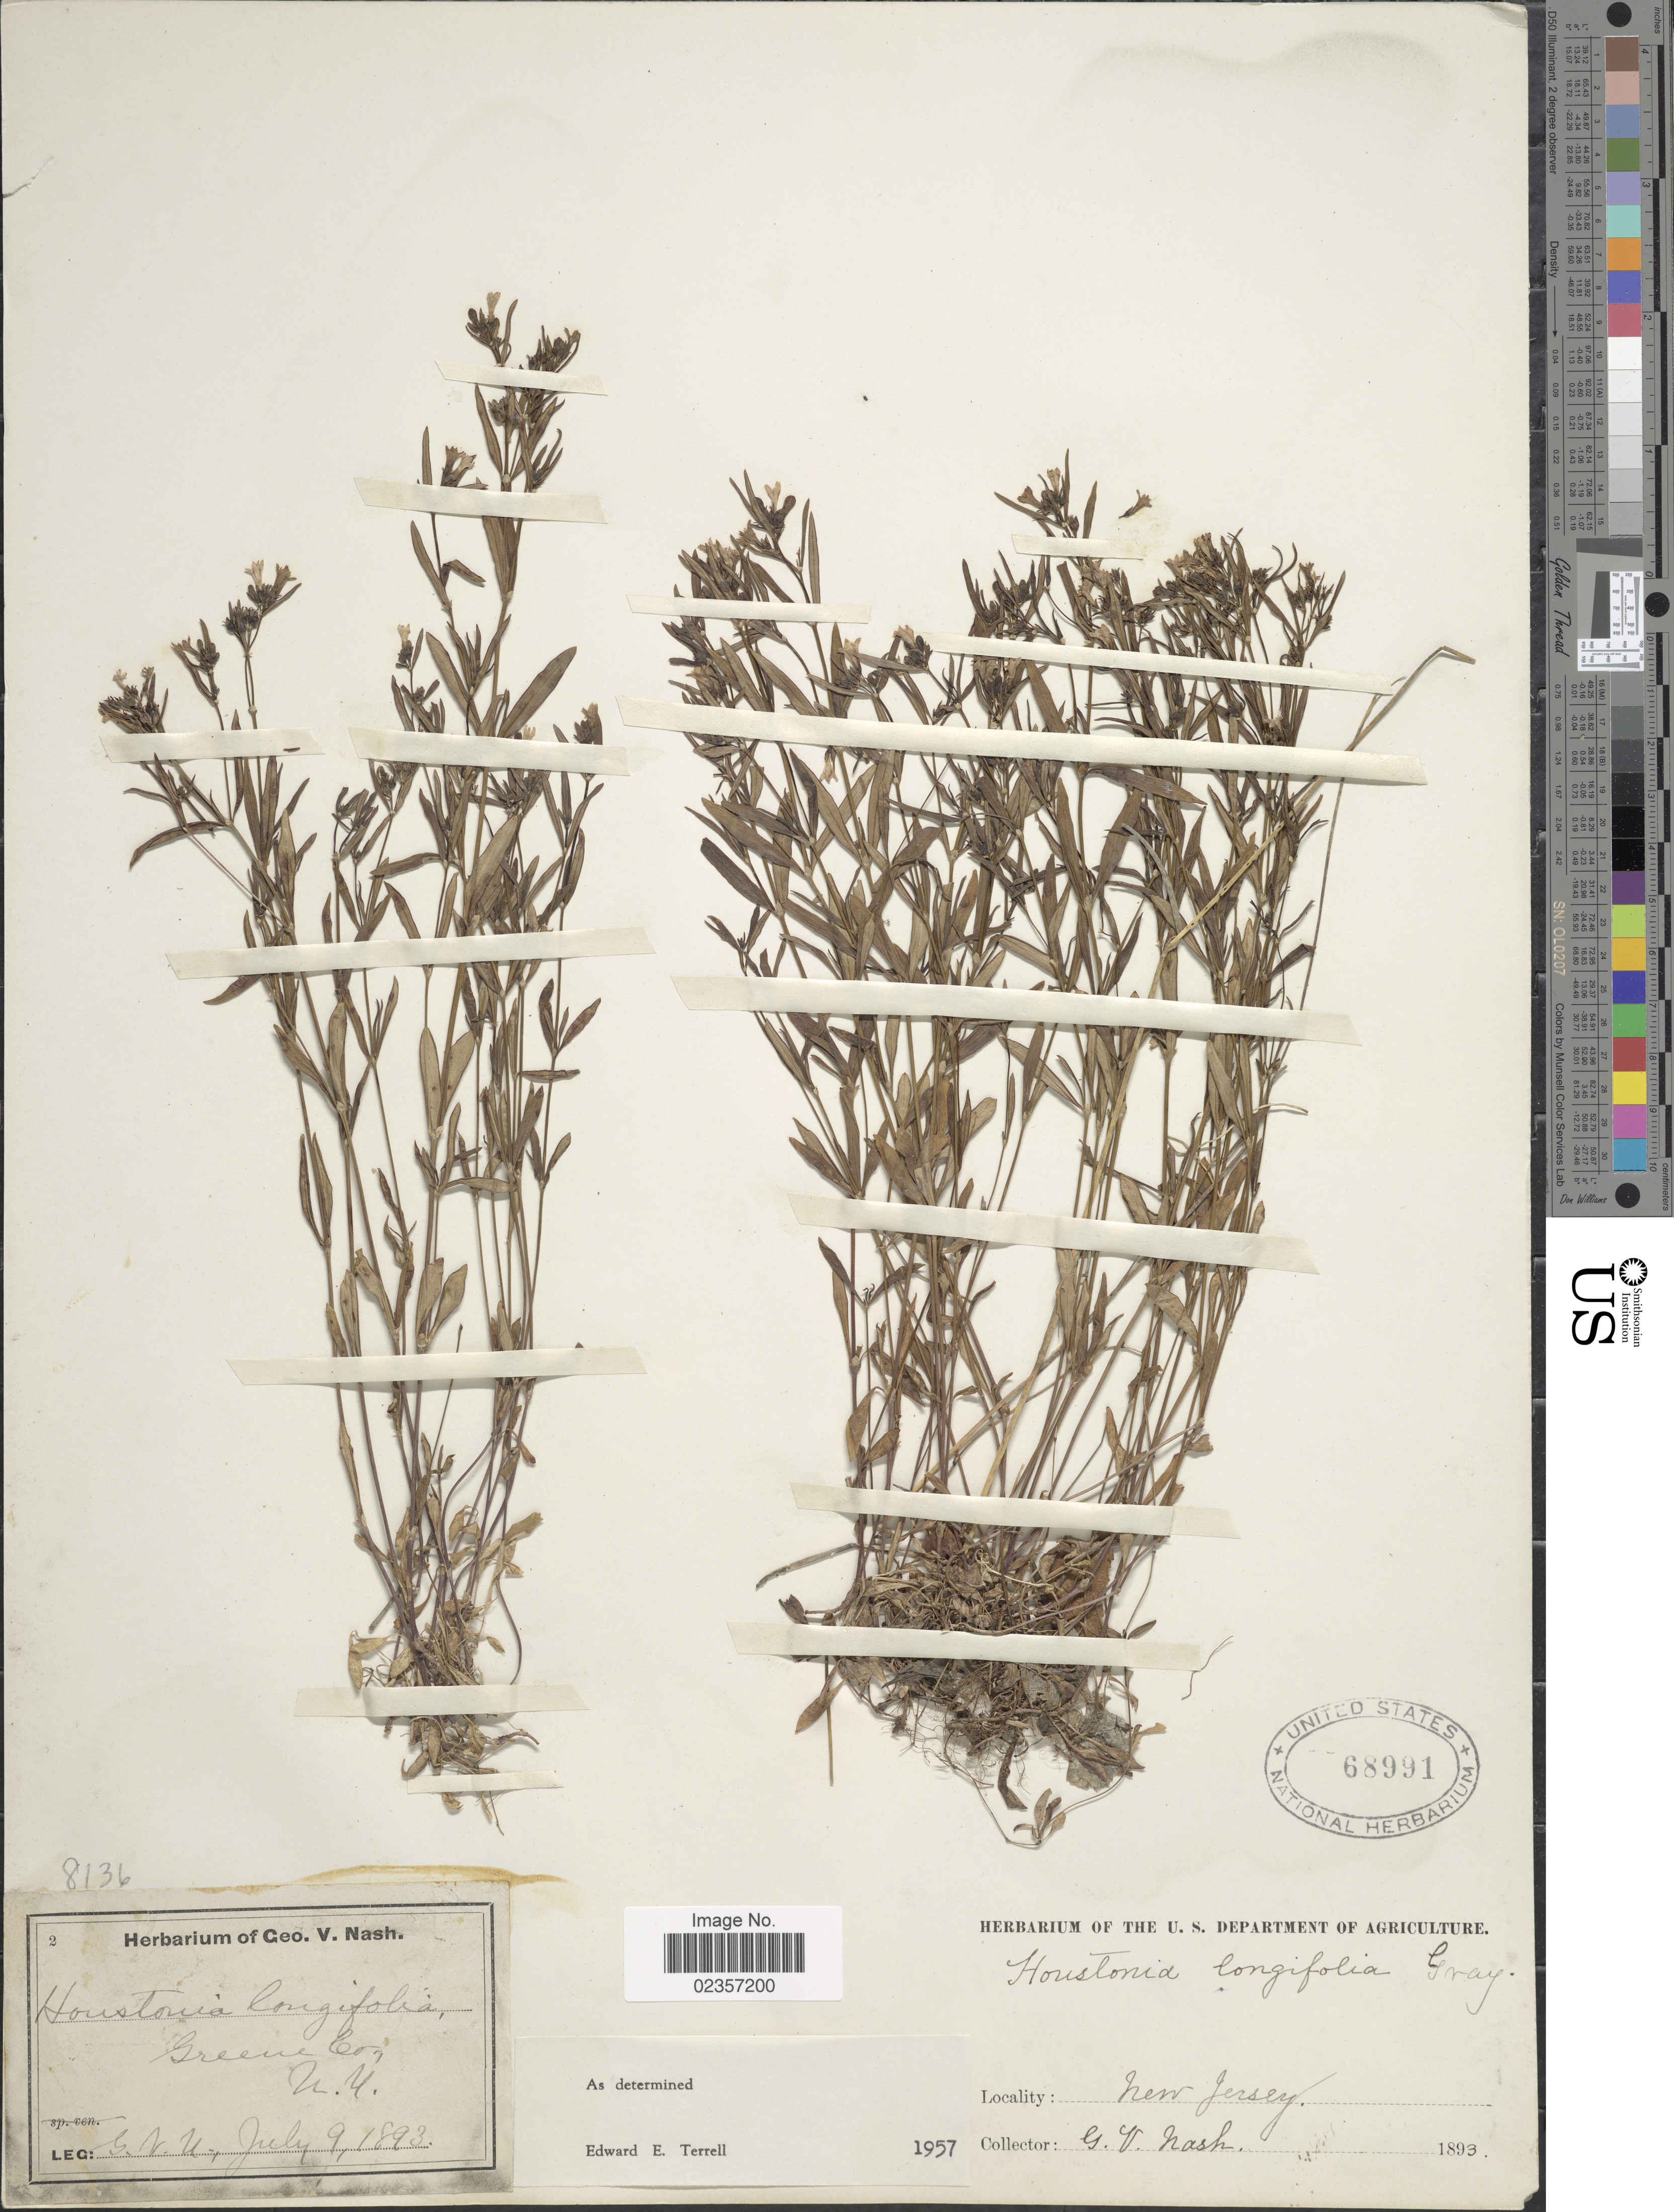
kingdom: Plantae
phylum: Tracheophyta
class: Magnoliopsida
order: Gentianales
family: Rubiaceae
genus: Houstonia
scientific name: Houstonia longifolia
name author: Gaertn.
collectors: G. V. Nash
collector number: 2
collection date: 1893-07-09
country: United States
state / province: New Jersey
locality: Green Co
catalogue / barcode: US 68991